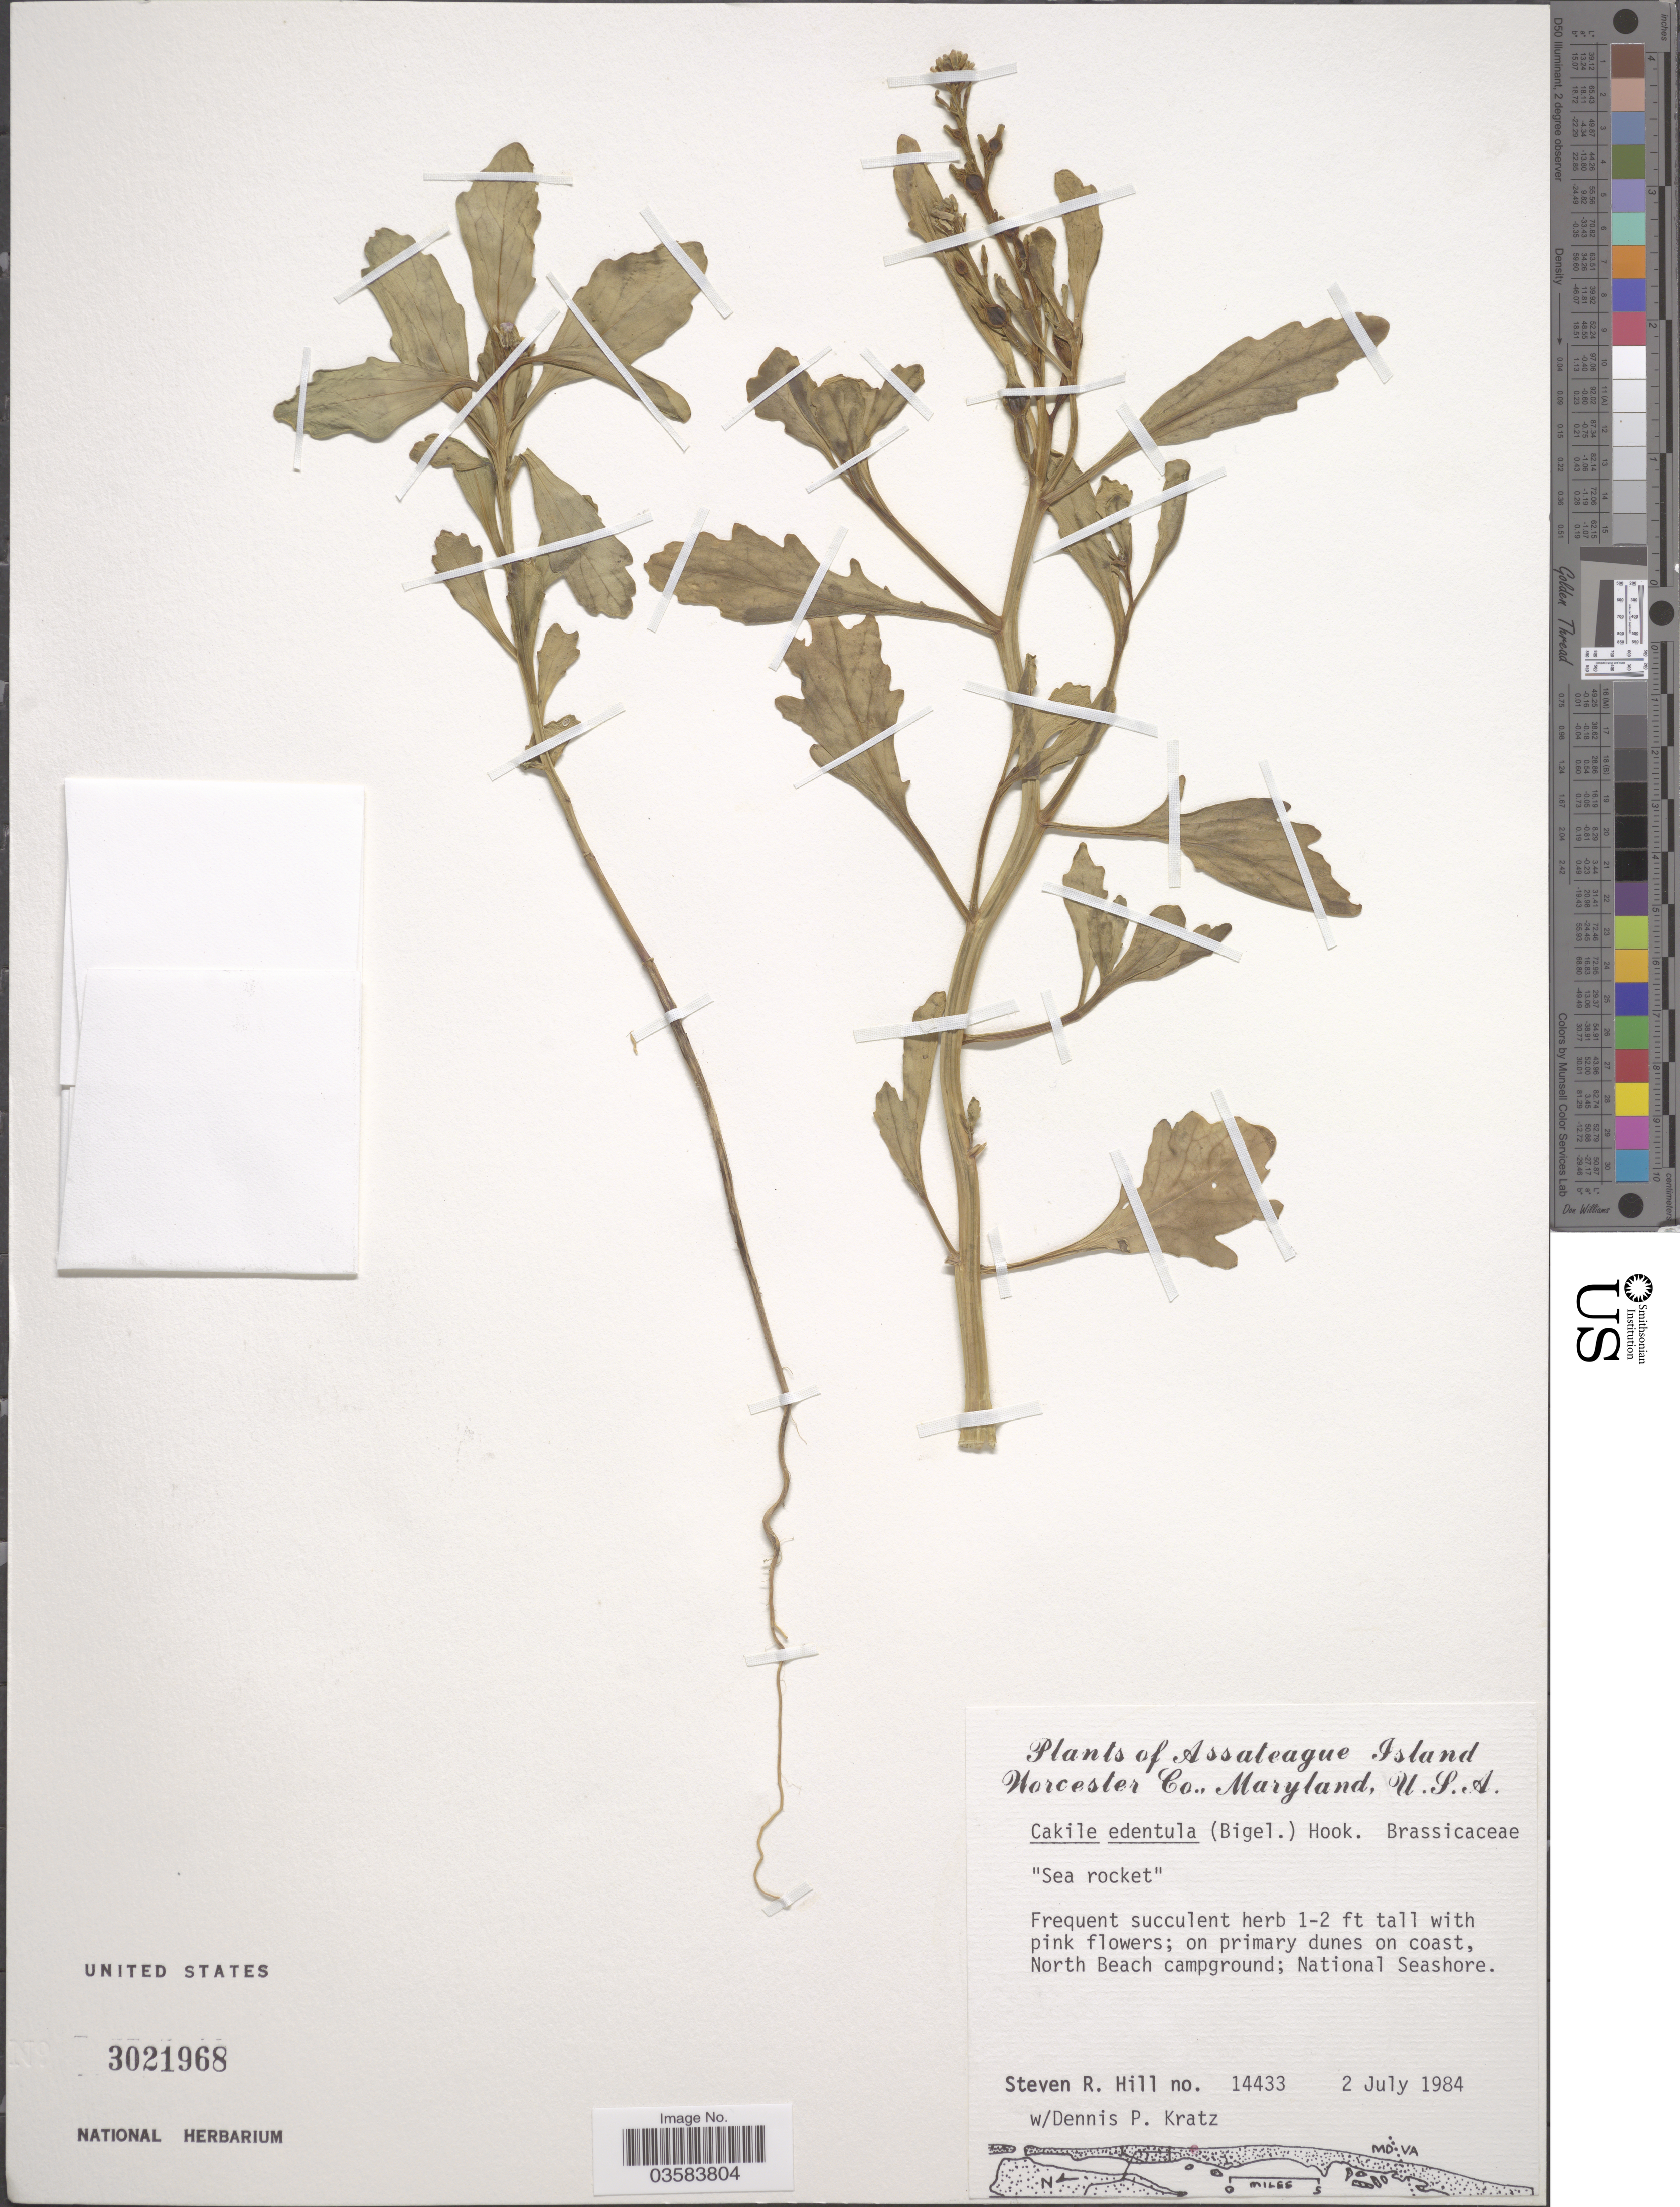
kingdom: Plantae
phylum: Tracheophyta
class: Magnoliopsida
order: Brassicales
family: Brassicaceae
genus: Cakile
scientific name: Cakile edentula var. edentula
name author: (Bigelow) Hook.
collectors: S. Hill & D. Kratz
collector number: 14433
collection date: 1984-07-02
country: United States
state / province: Maryland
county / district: Worcester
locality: Assateague Island Worcester Co. On primary dunes on coast, North Beach campground; National Seashore.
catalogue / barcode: US 3021968